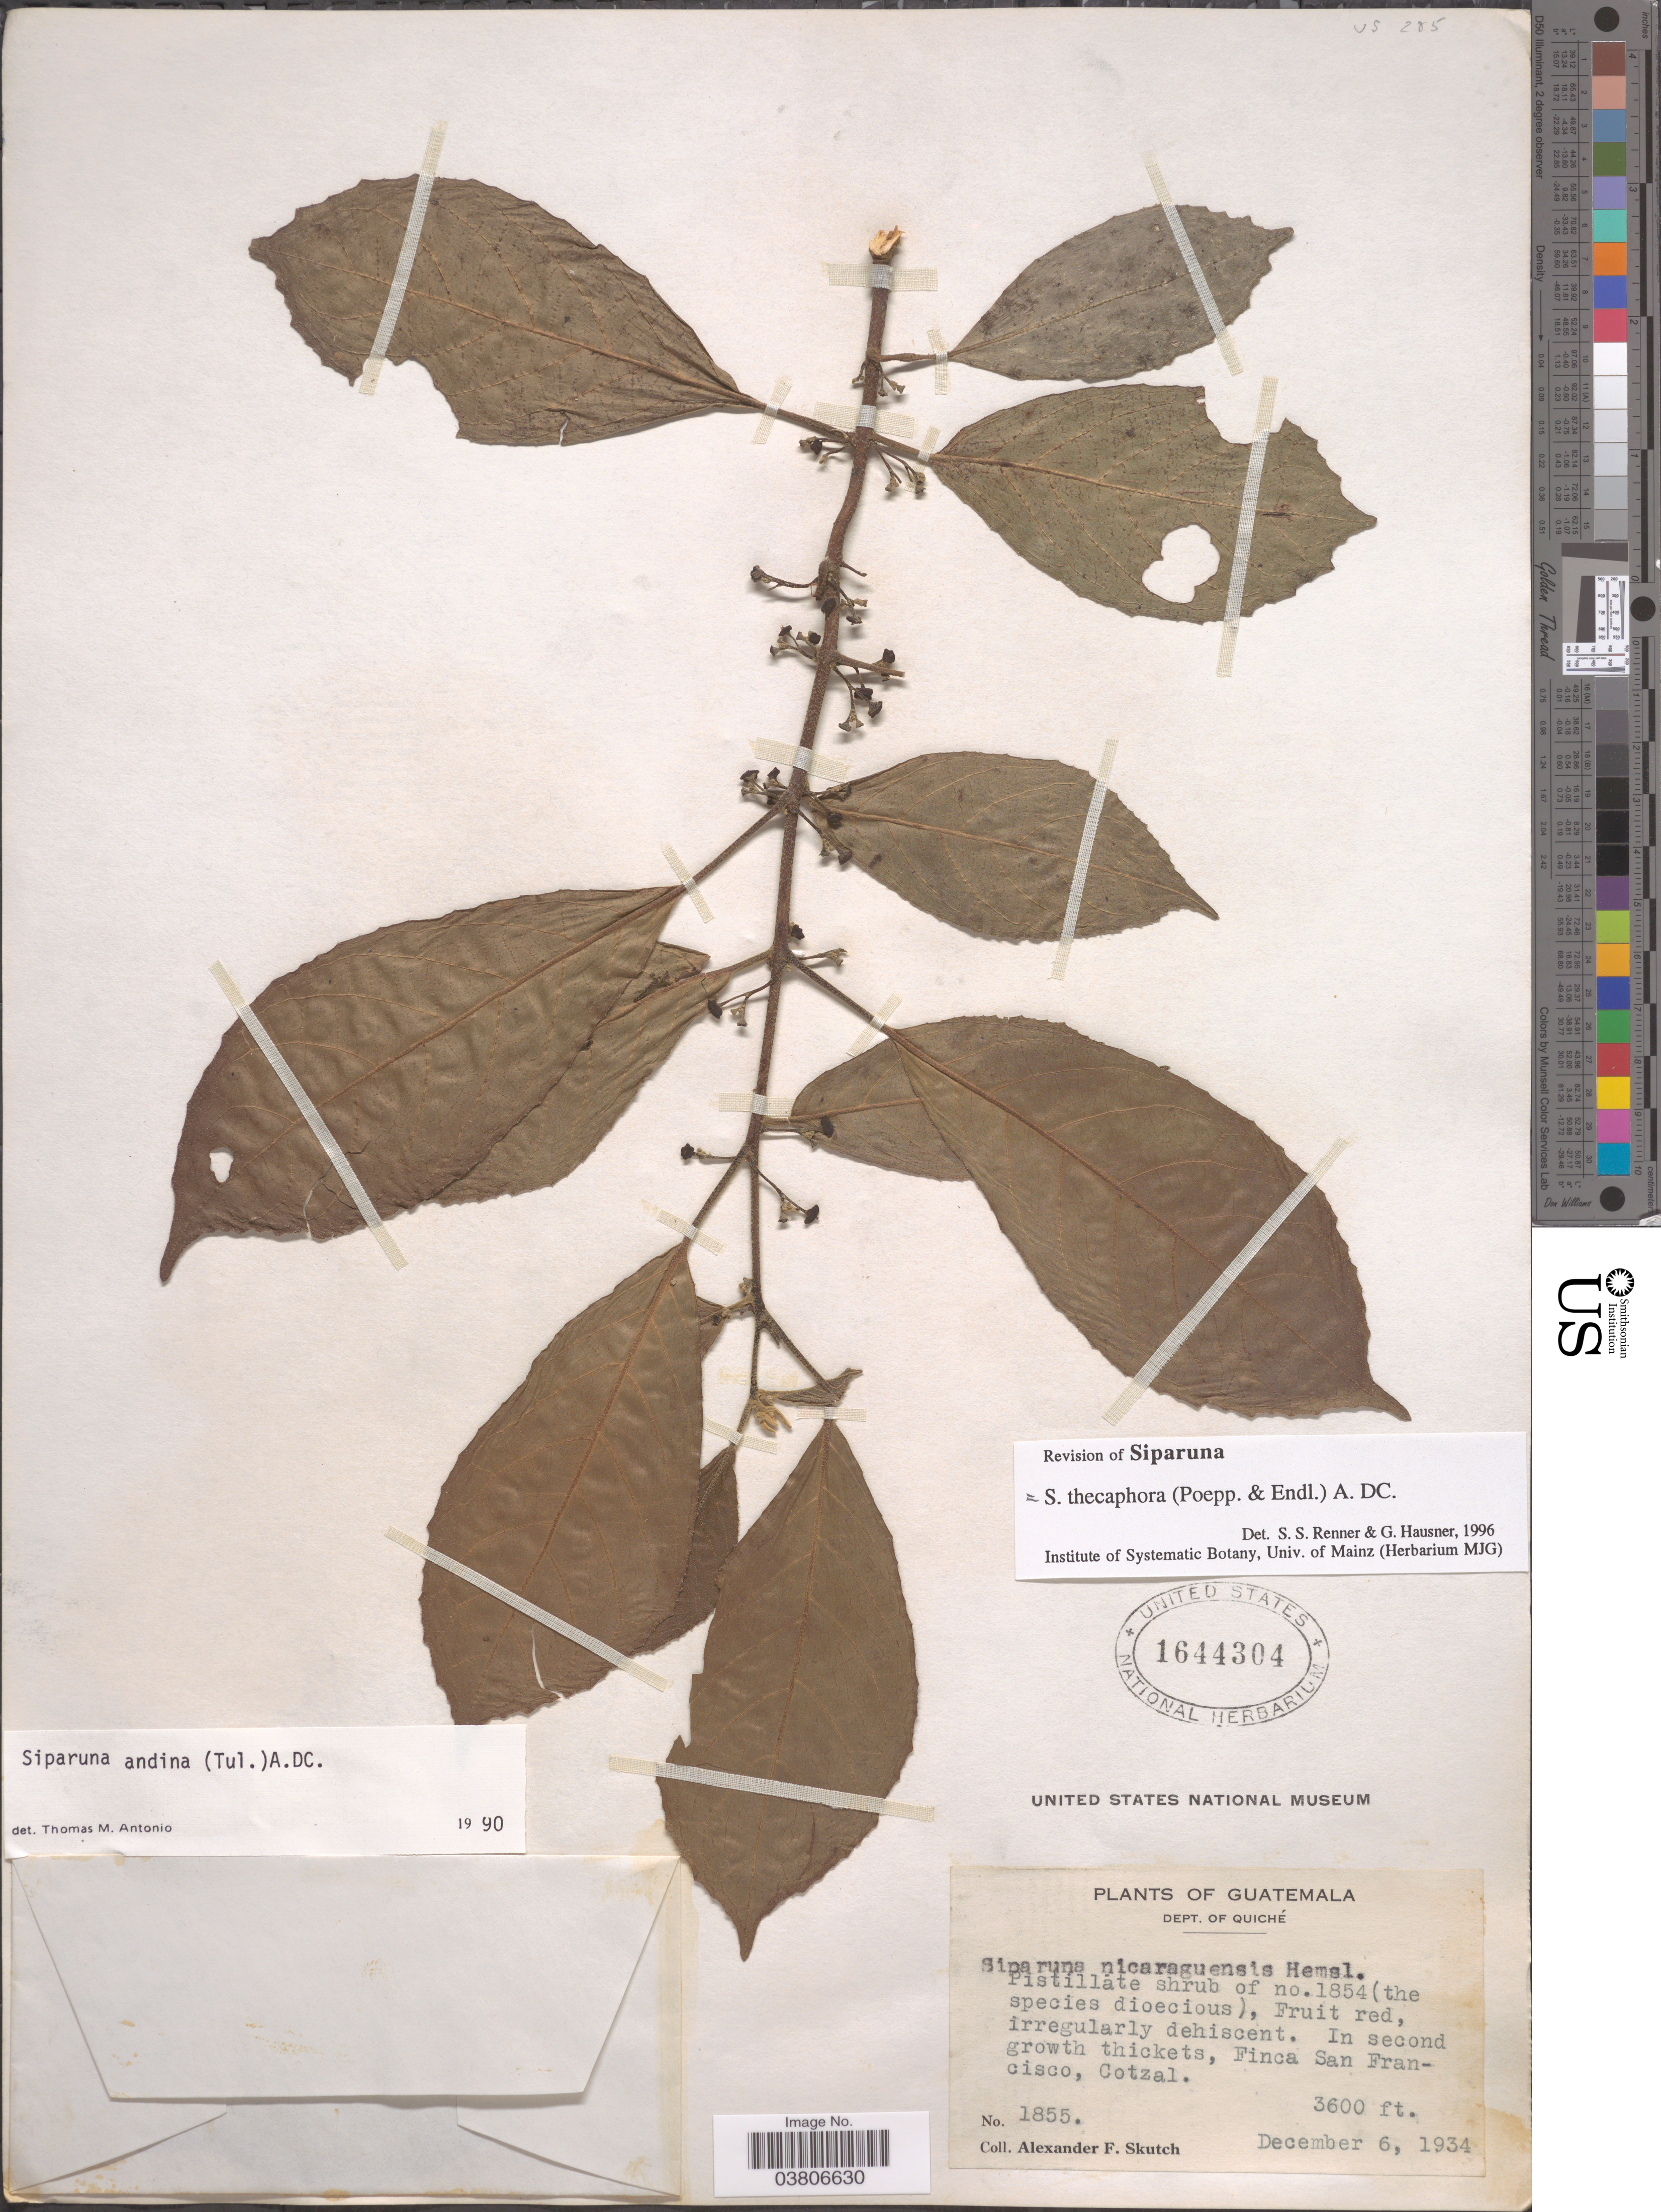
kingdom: Plantae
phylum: Tracheophyta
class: Magnoliopsida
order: Laurales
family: Siparunaceae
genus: Siparuna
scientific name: Siparuna thecaphora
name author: (Poepp. & Endl.) A. DC.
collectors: A. F. Skutch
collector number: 1855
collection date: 1934-12-06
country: Guatemala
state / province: El Quiche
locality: Dept. of Quiché. In second growth thickets, Finca San Francisco, Cotzal.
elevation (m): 1097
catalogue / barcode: US 1644304